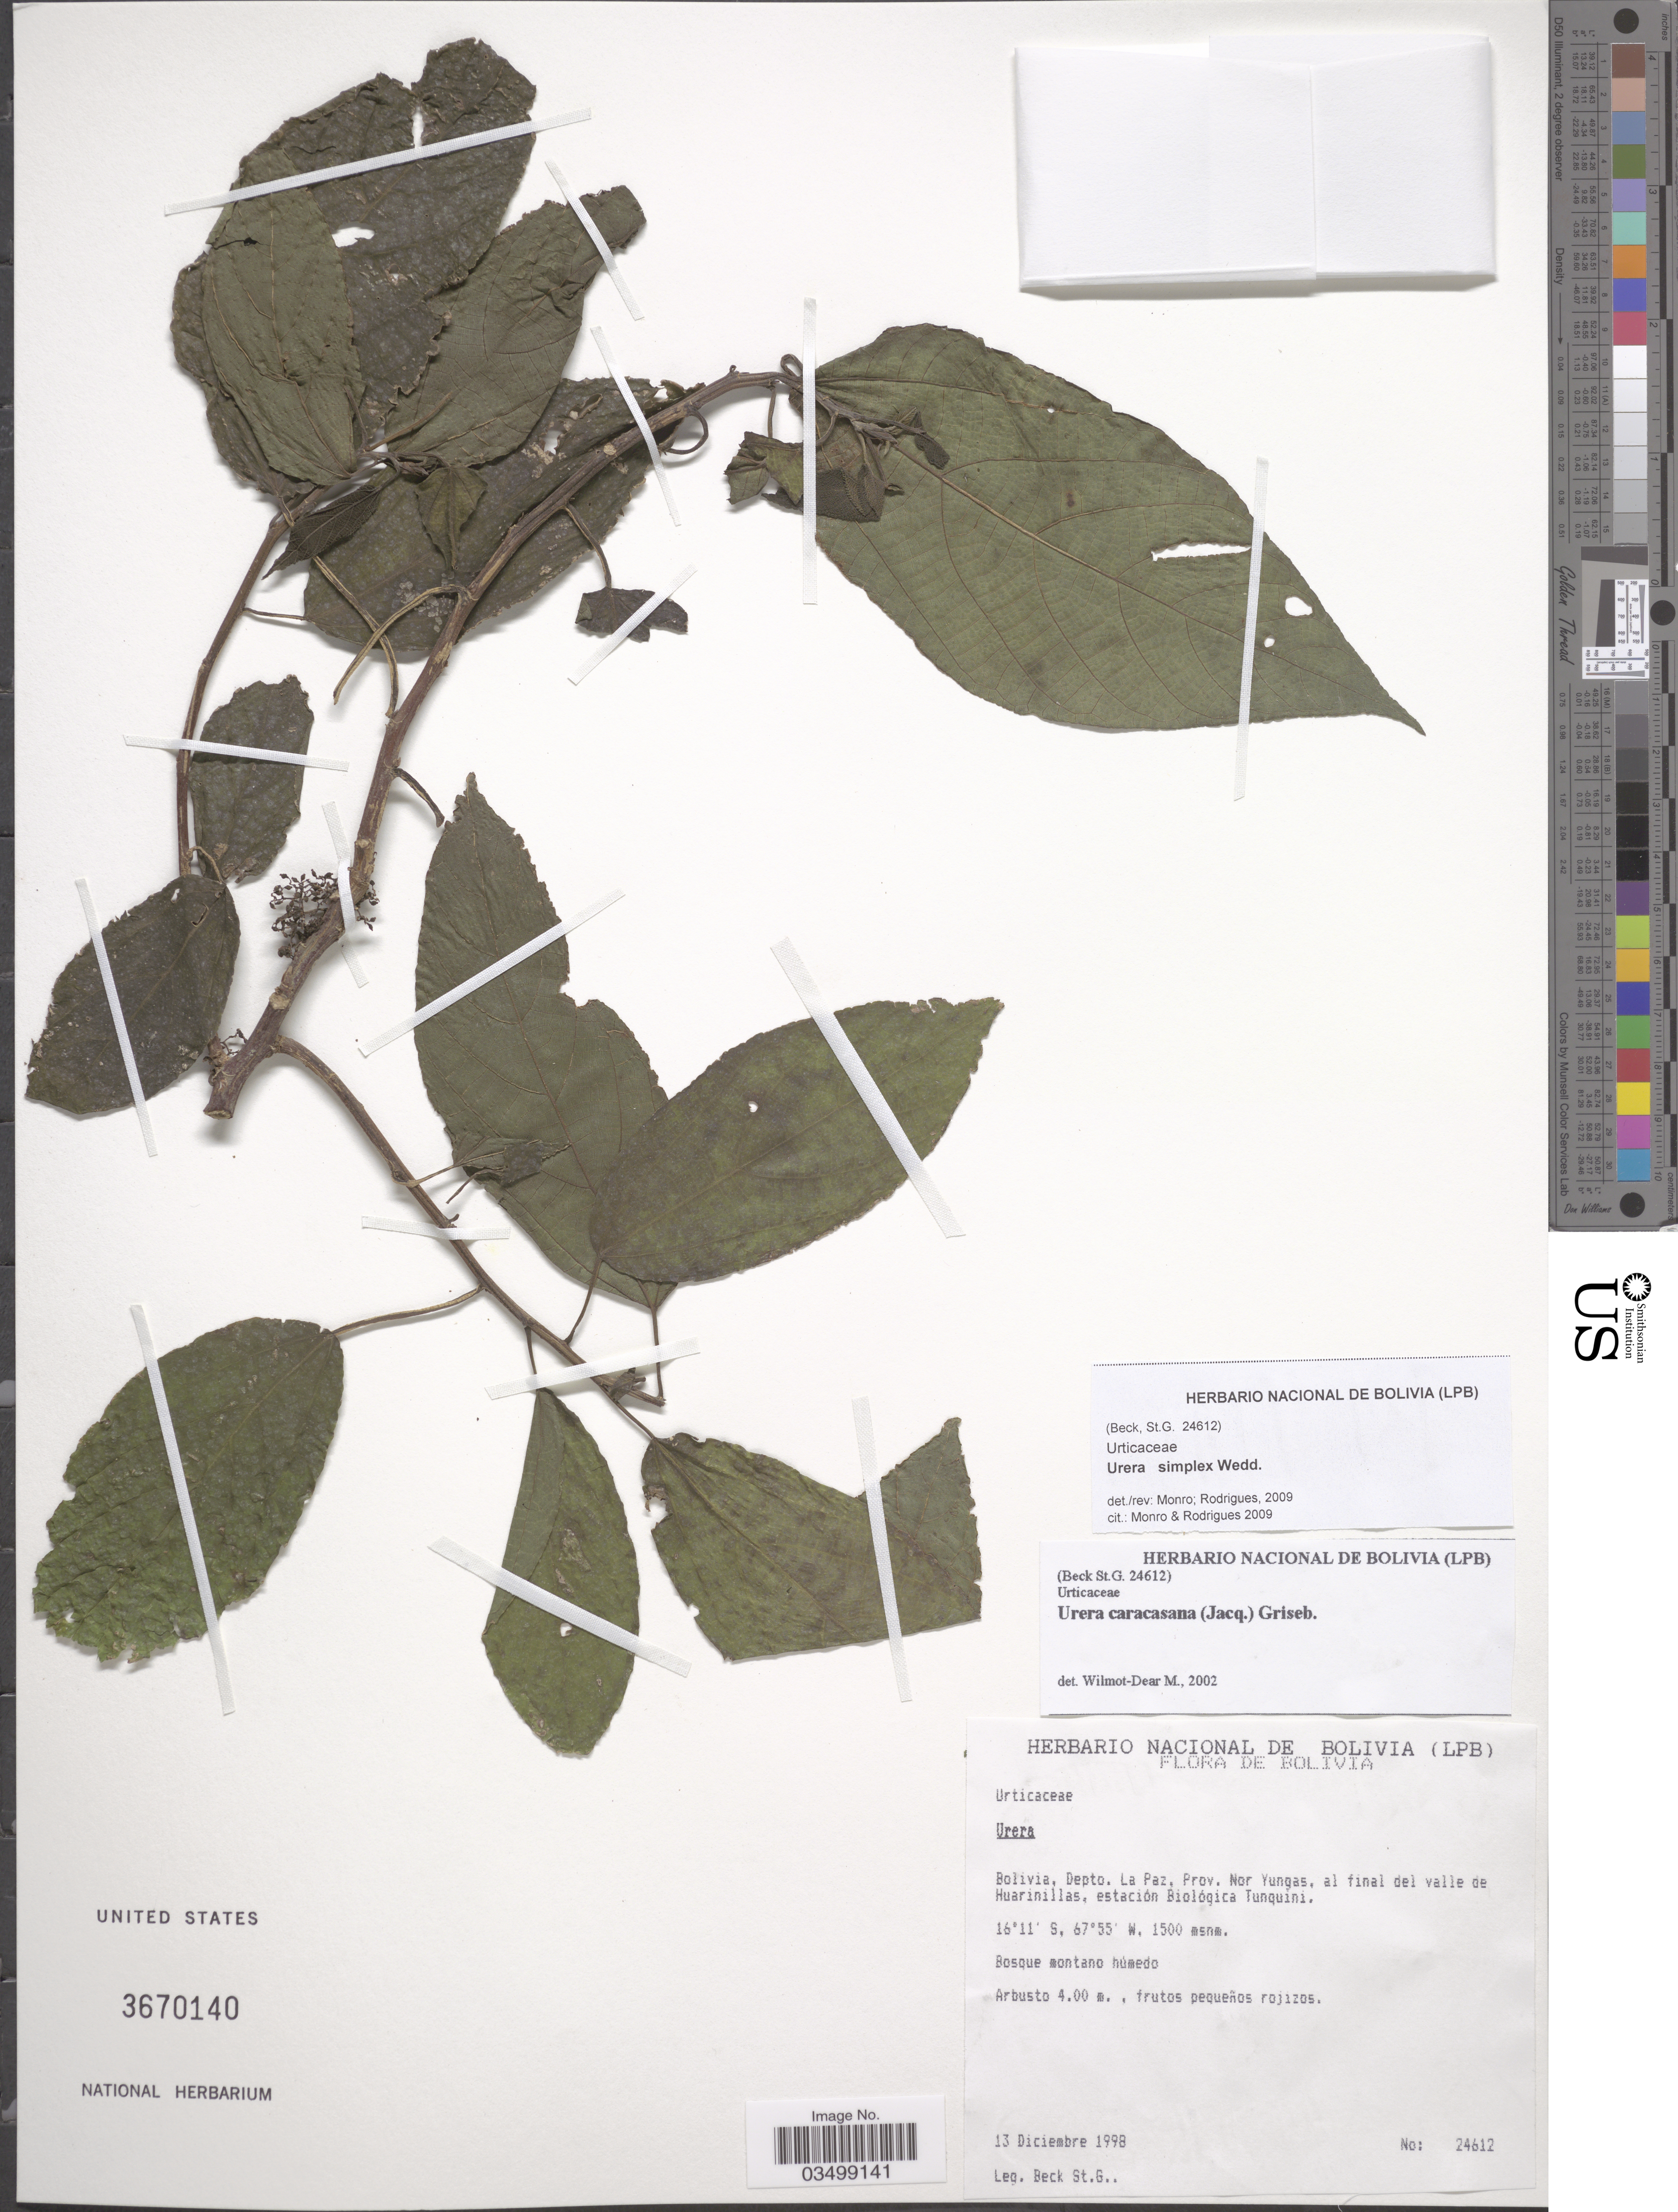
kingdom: Plantae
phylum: Tracheophyta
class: Magnoliopsida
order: Rosales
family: Urticaceae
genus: Urera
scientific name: Urera simplex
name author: Wedd.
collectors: S. G. Beck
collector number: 24612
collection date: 1998-12-13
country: Bolivia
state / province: La Paz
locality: Depto. La Paz. Nor Yungas, al final del valle de Huarinillas, estación Biológica Tunquini.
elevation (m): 1500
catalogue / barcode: US 3670140